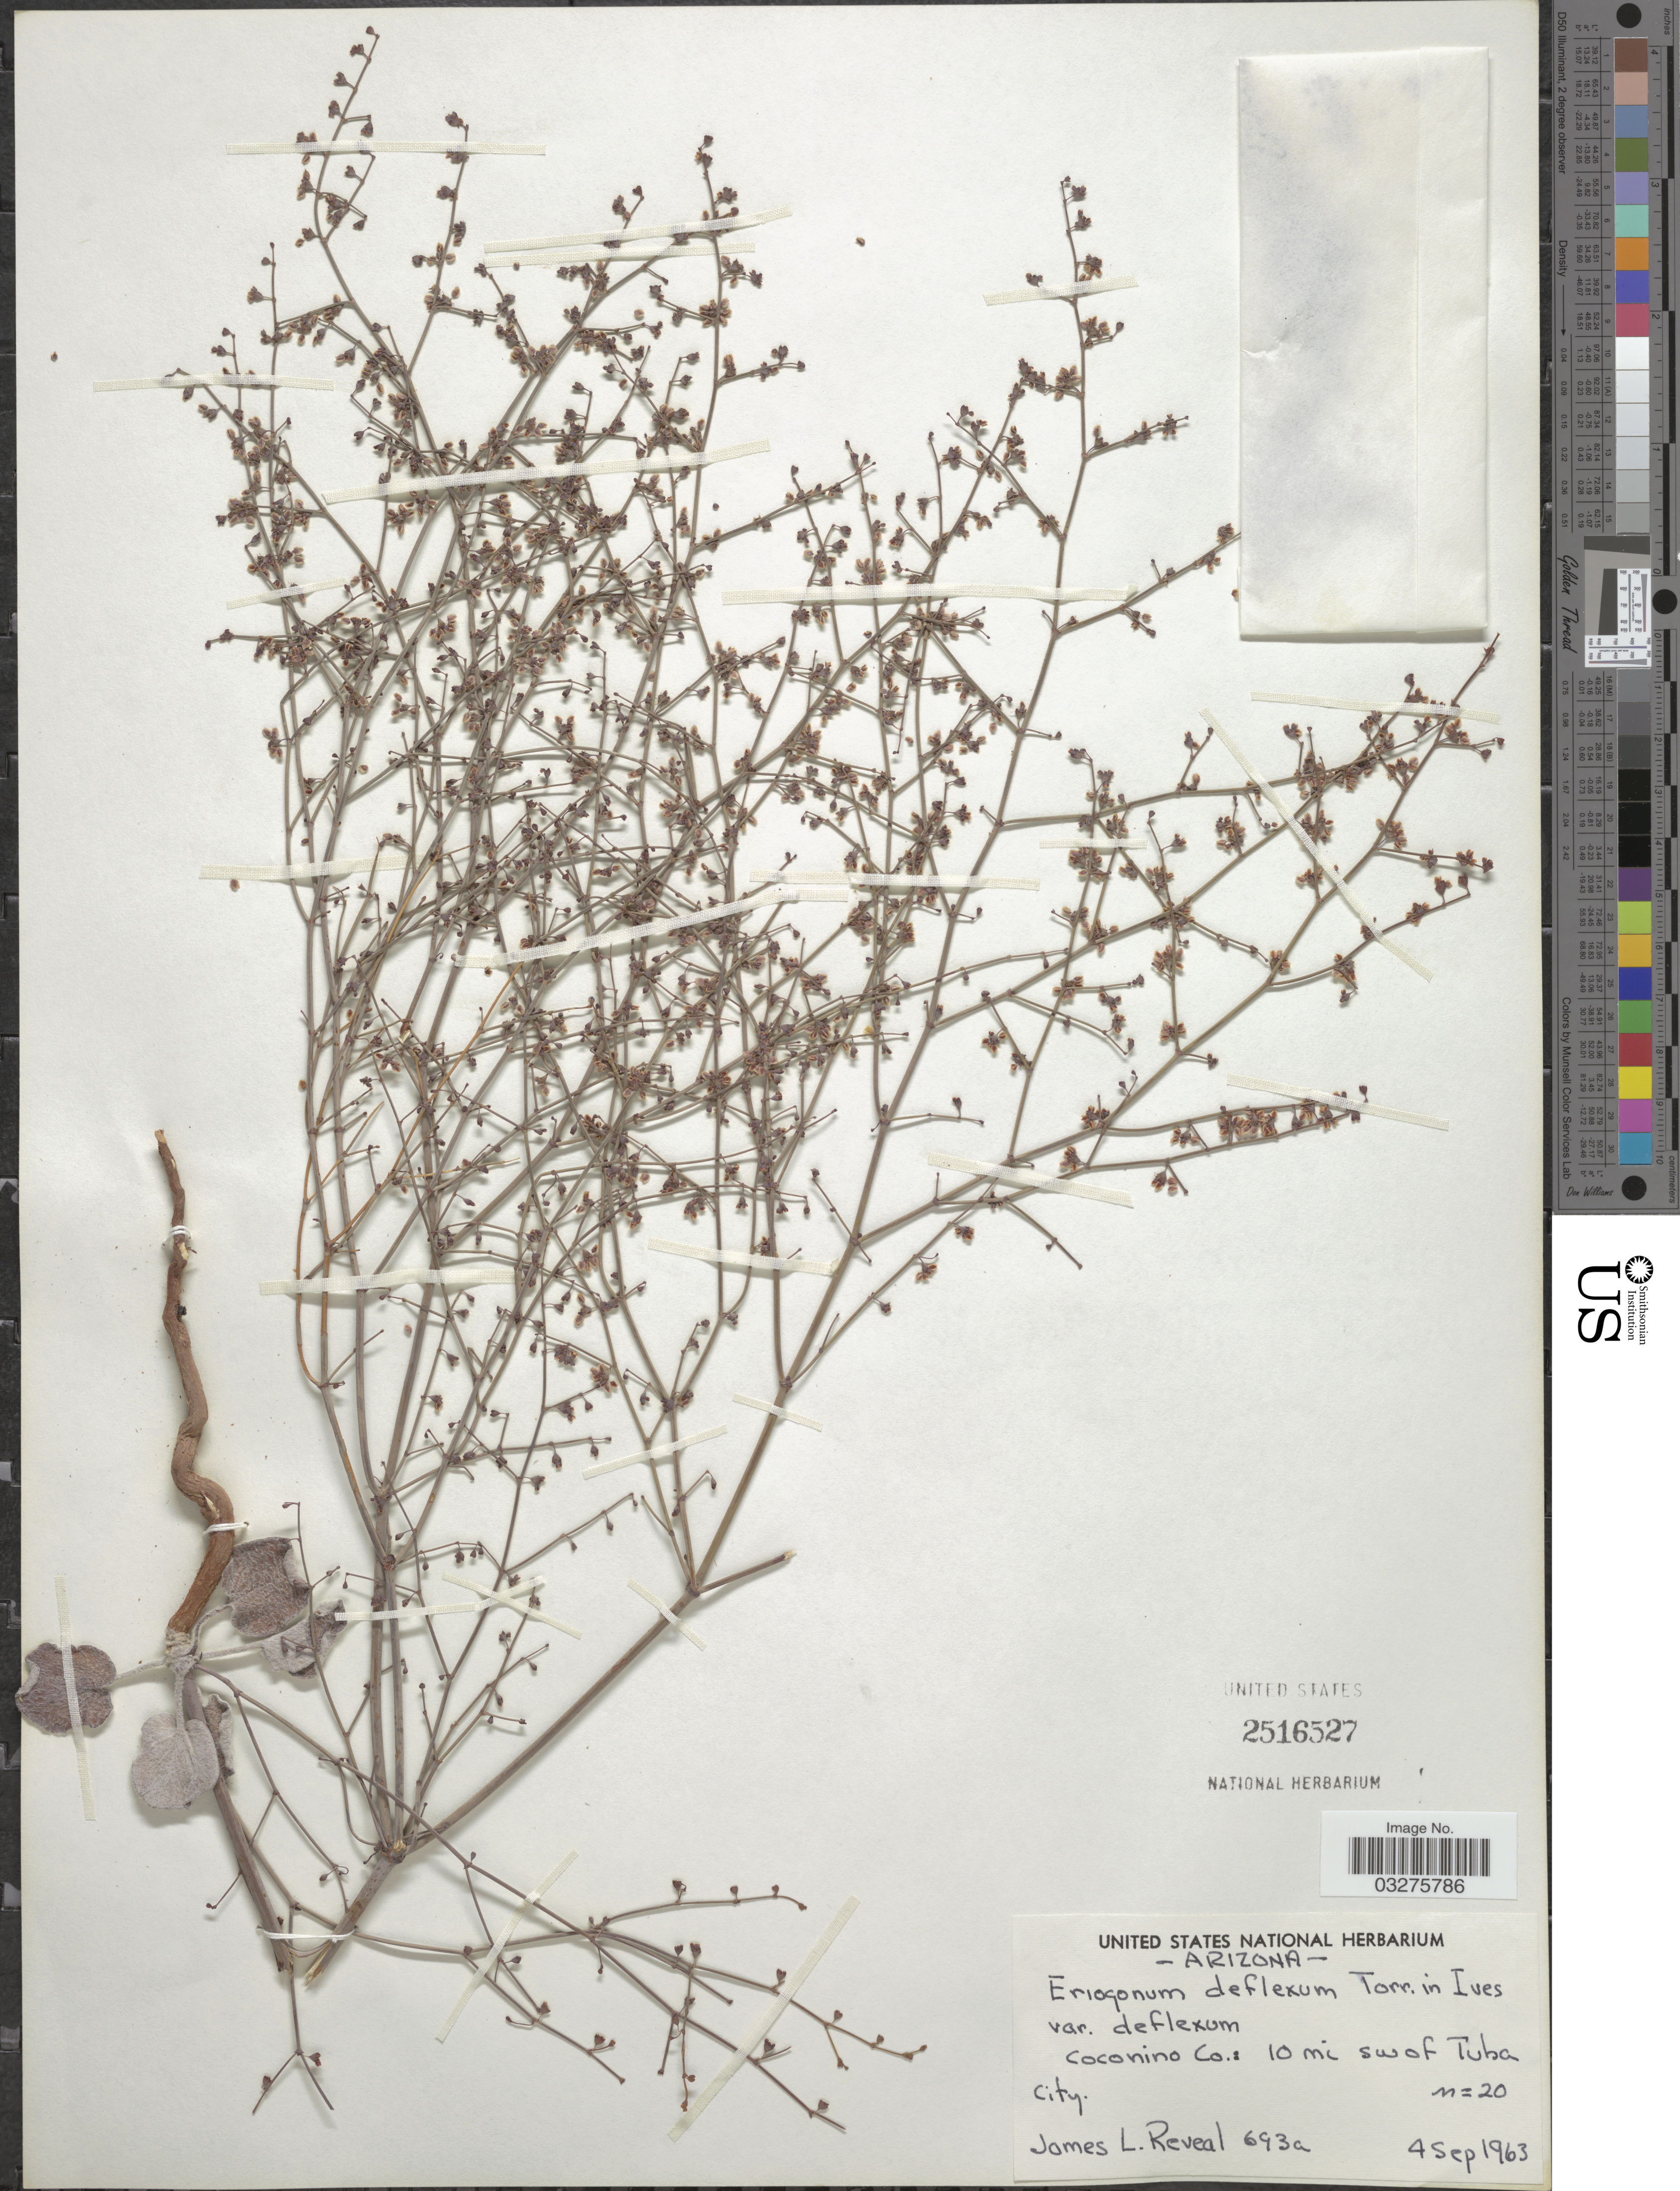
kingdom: Plantae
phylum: Tracheophyta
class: Magnoliopsida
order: Caryophyllales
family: Polygonaceae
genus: Eriogonum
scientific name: Eriogonum deflexum var. deflexum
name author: Torr. in Ives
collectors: J. L. Reveal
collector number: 693a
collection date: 1963-09-04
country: United States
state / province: Arizona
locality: Coconino Co.: 10 mi sw of Tuba City.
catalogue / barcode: US 2516527